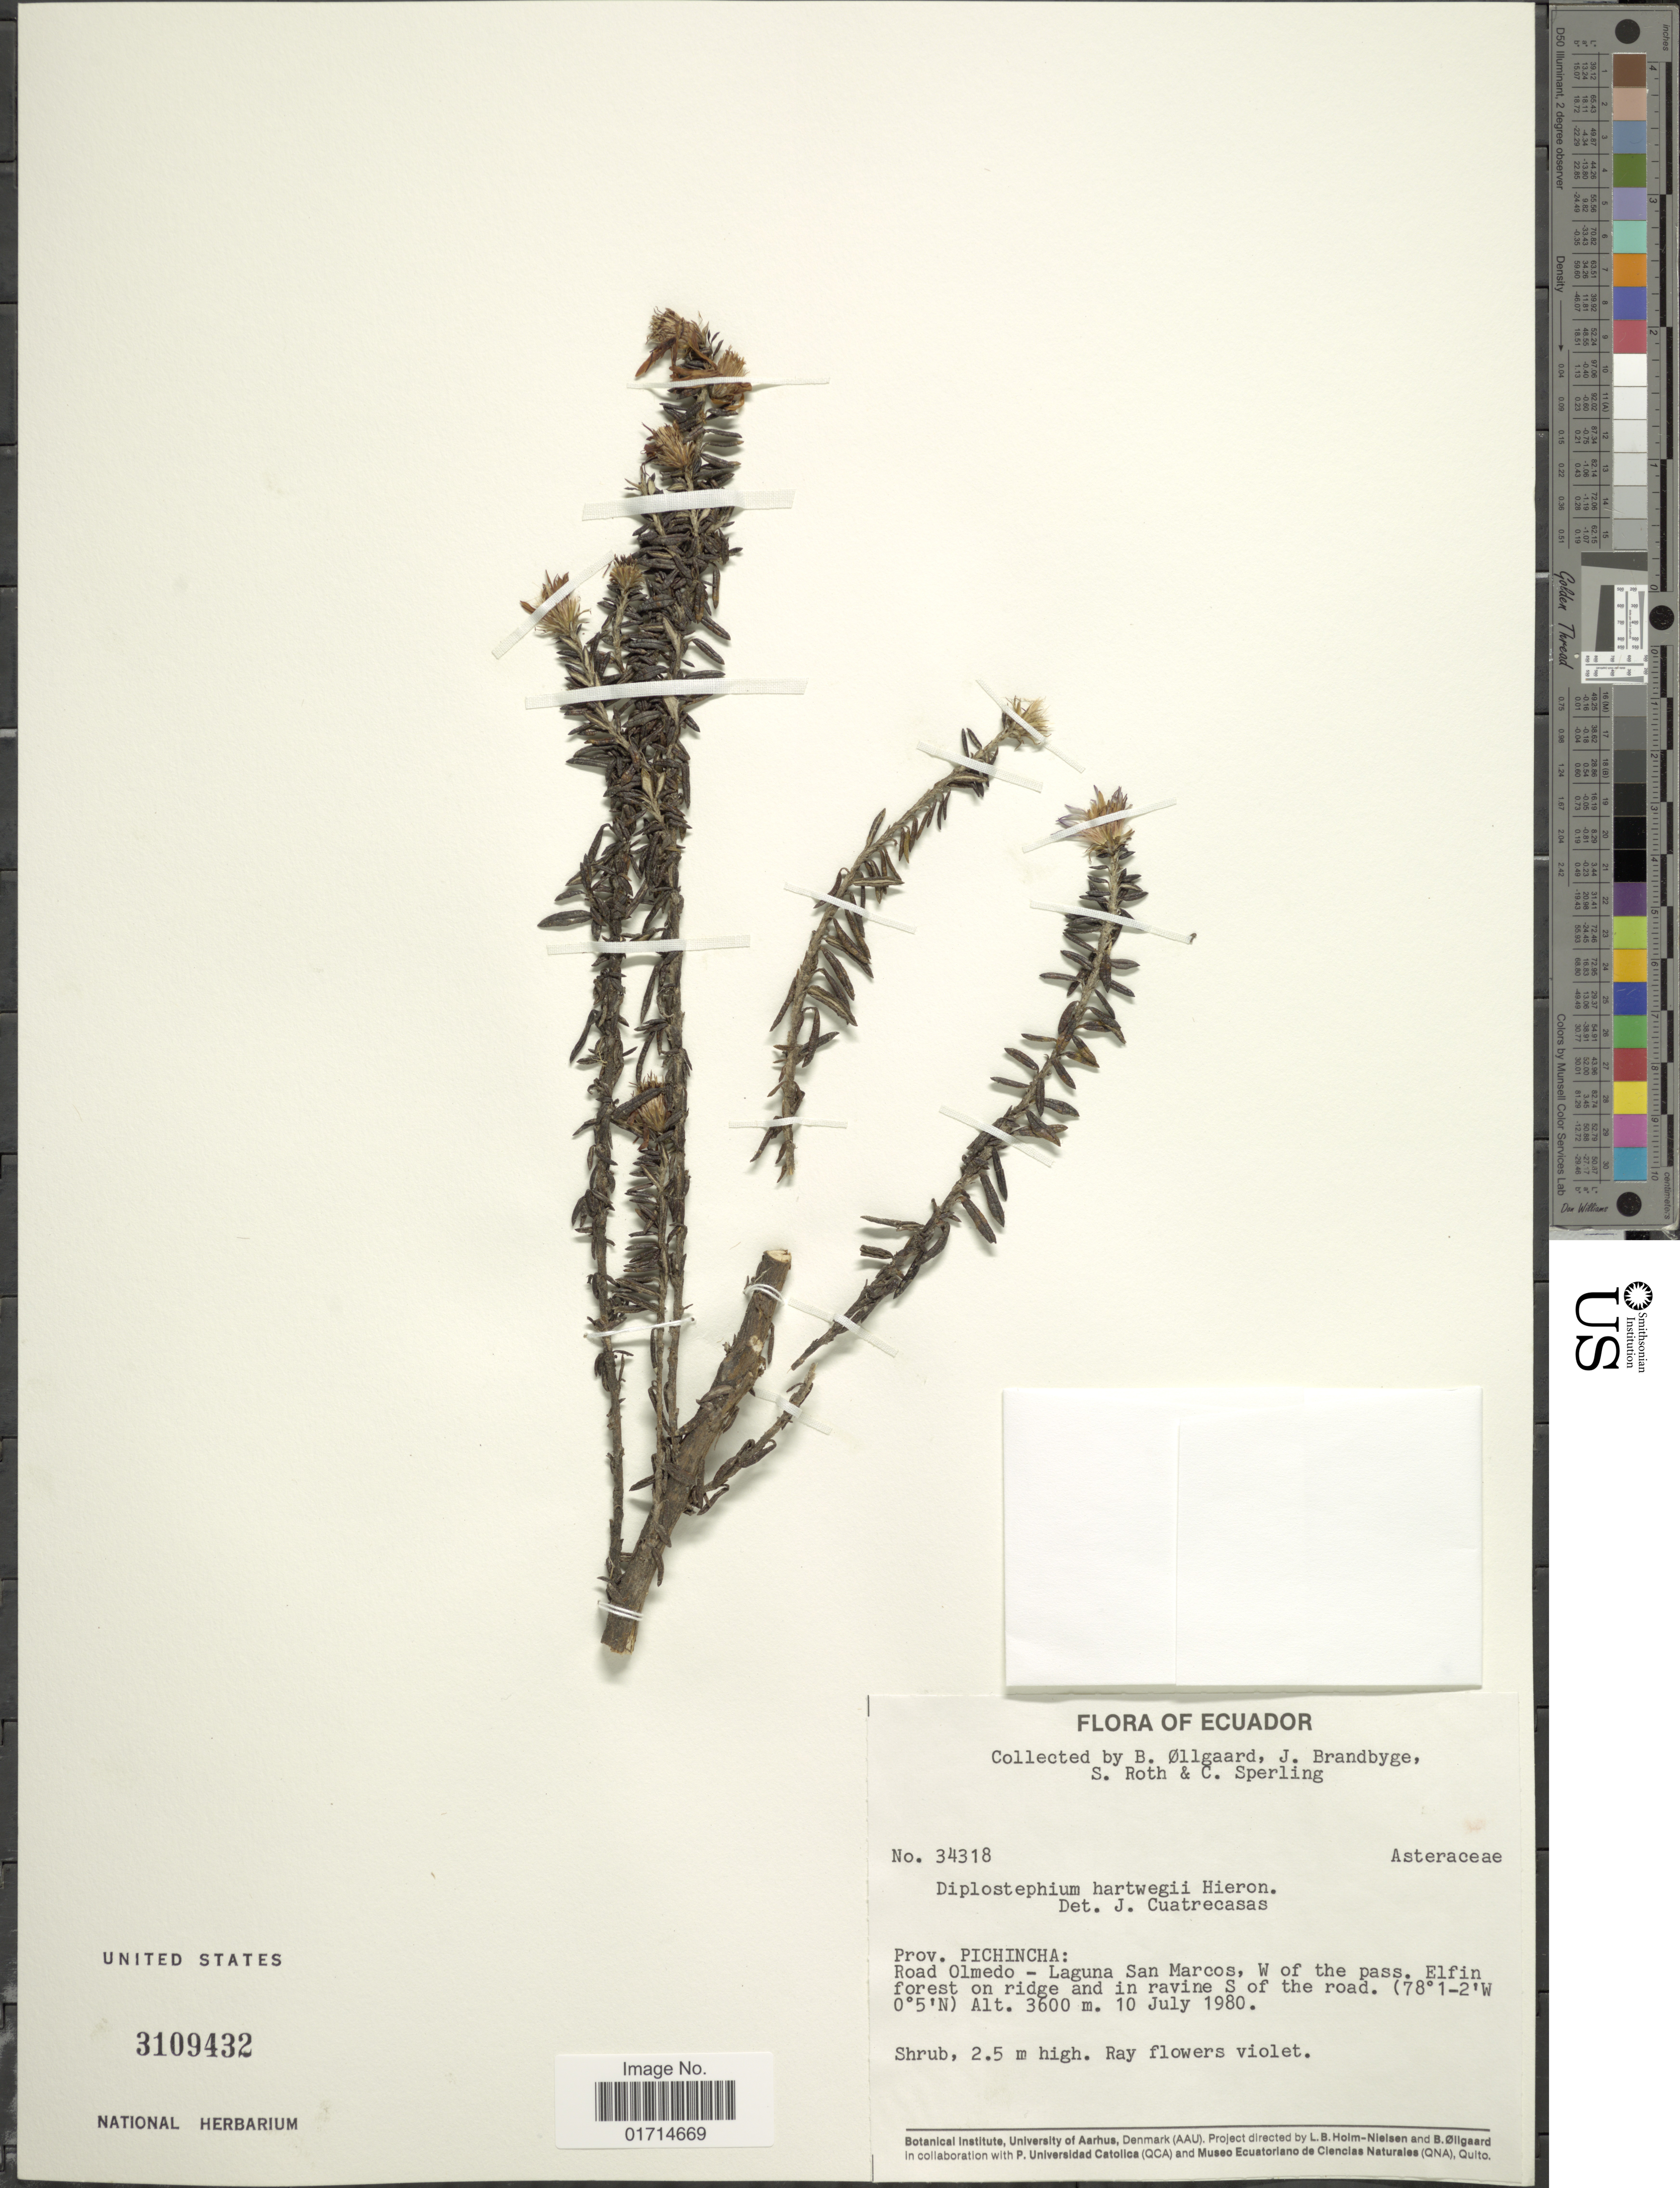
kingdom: Plantae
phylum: Tracheophyta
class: Magnoliopsida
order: Asterales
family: Asteraceae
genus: Diplostephium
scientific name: Diplostephium hartwegii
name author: Hieron.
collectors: B. Øllgaard, J. Brandbyge, S. Roth & C. Sperling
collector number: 34318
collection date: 1980-07-10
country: Ecuador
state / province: Pichincha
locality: Road Olmedo- Laguna San Marcos, W of the pass. Elfin forest on ridge and in ravine S of the road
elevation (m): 3600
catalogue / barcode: US 3109432